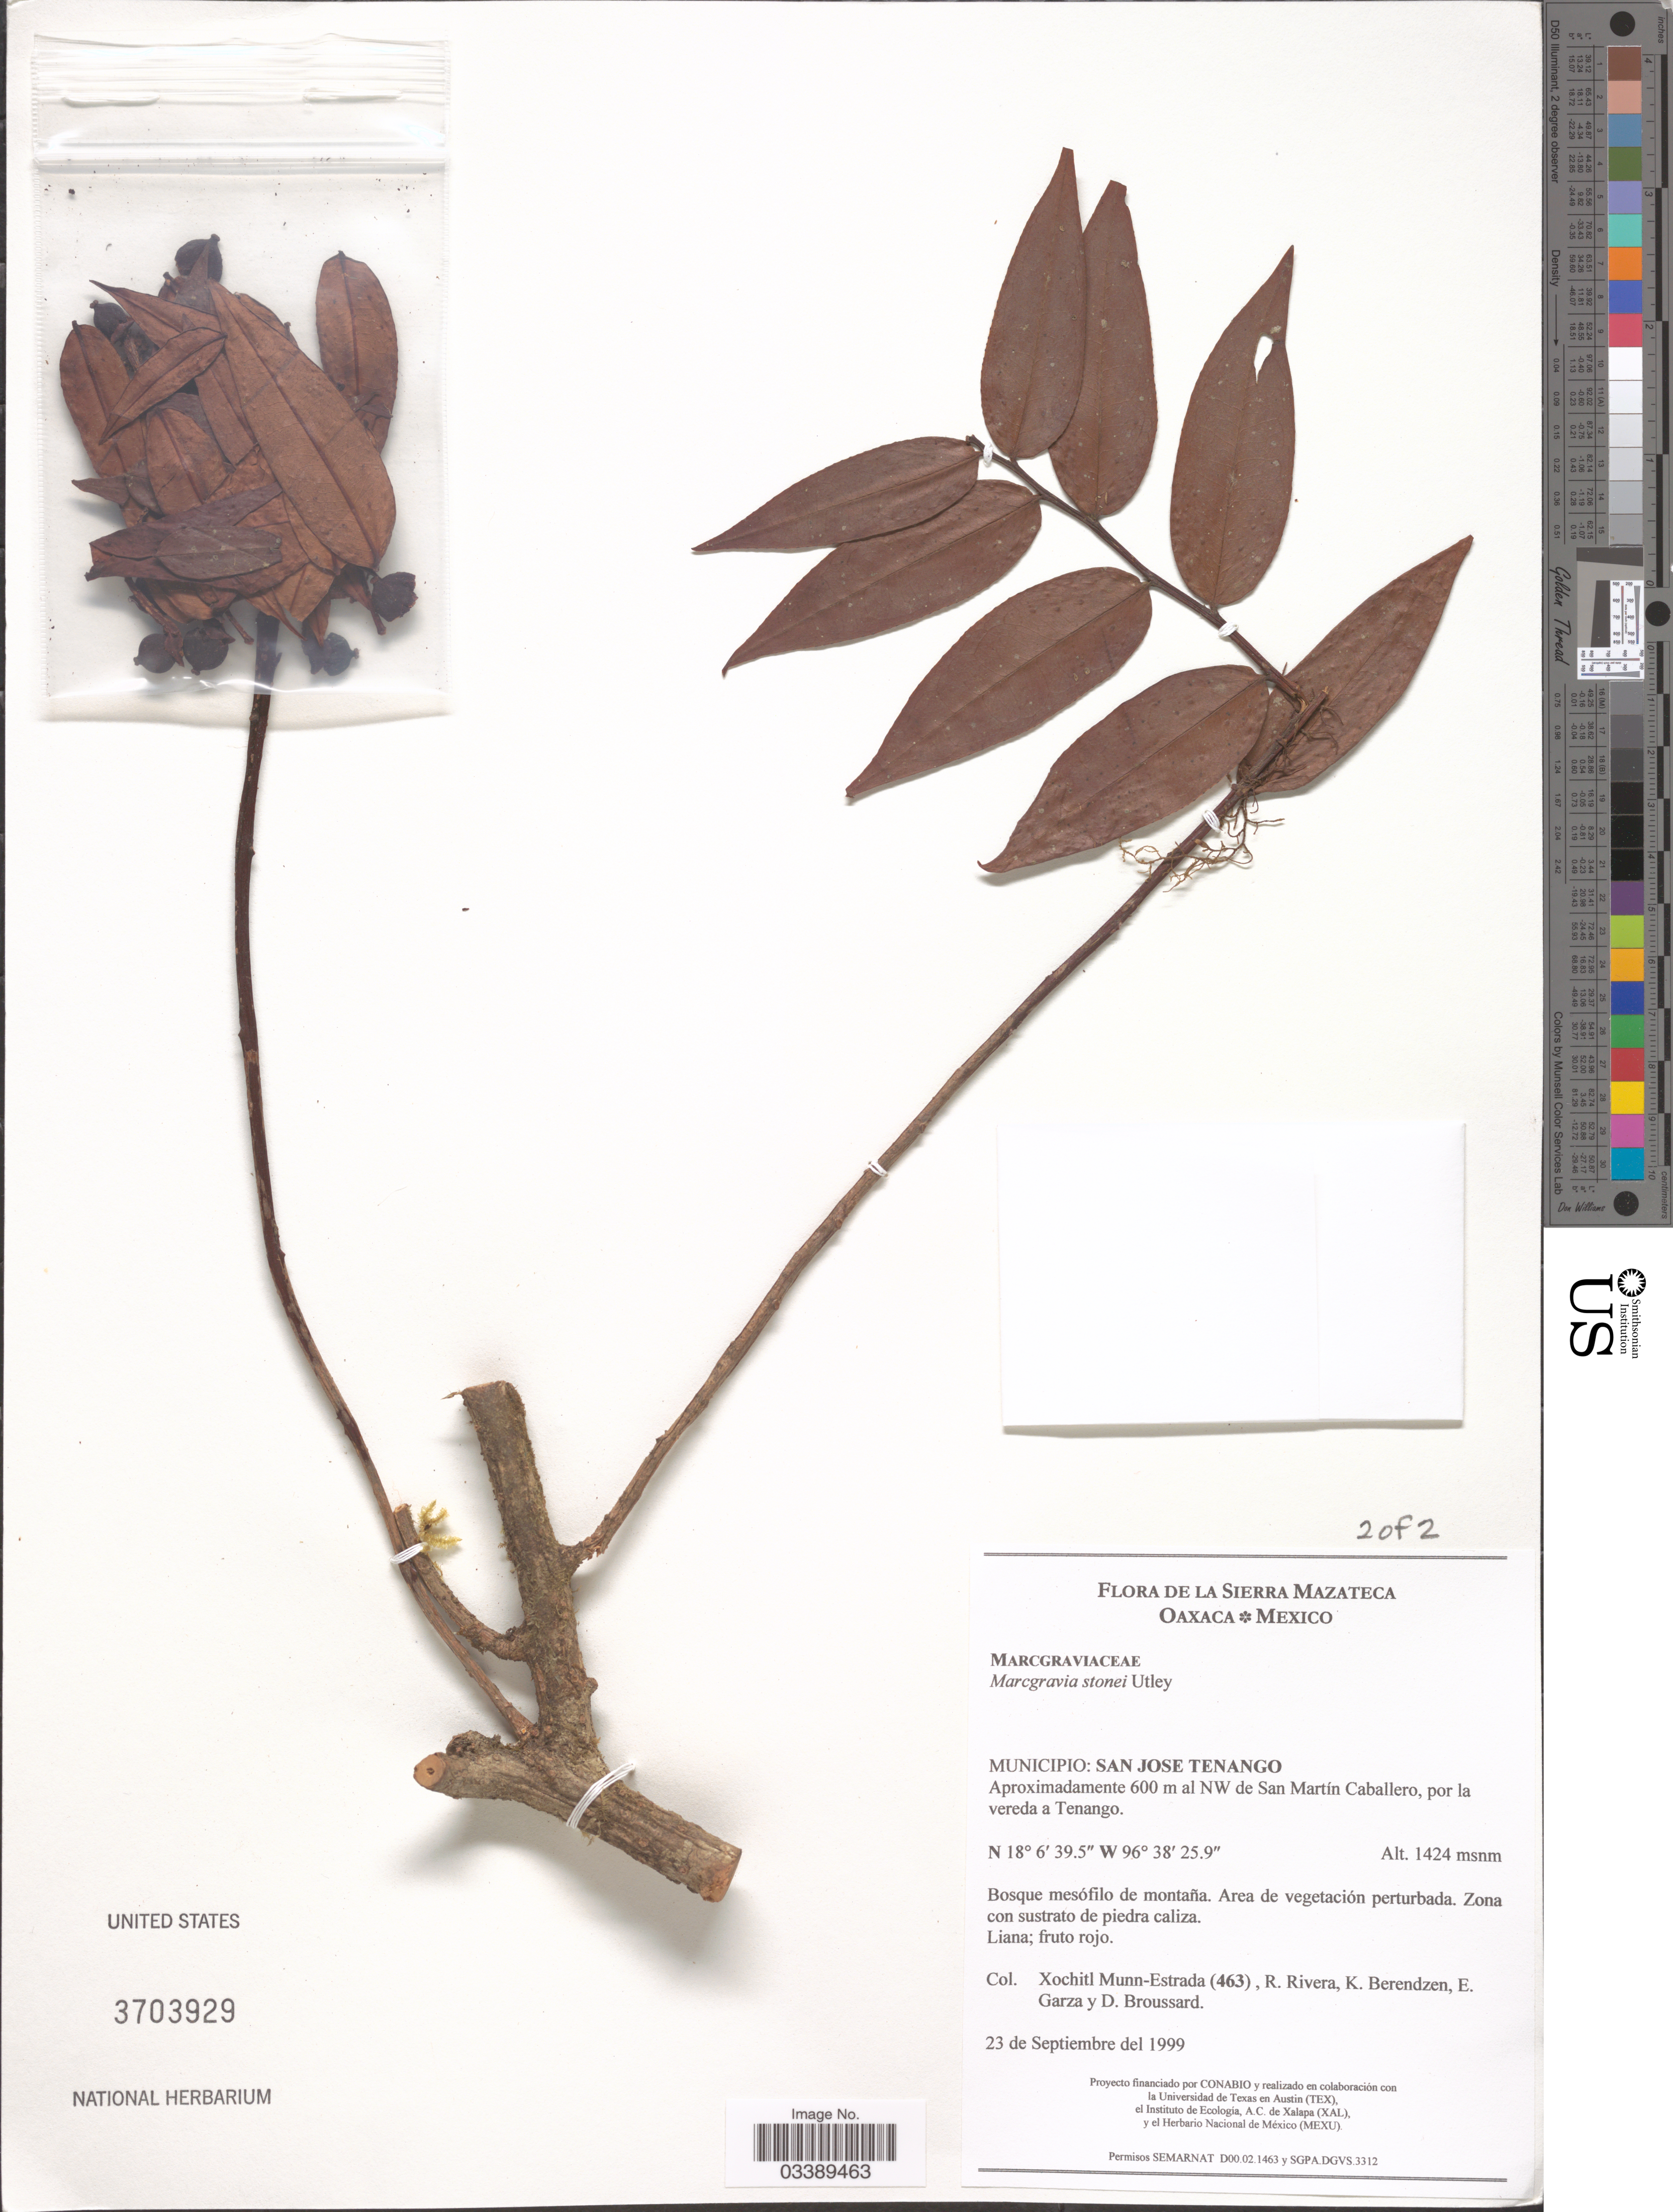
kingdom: Plantae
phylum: Tracheophyta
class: Magnoliopsida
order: Ericales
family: Marcgraviaceae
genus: Marcgravia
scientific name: Marcgravia stonei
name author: Utley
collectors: X. Munn-Estrada, R. Rivera, K. Berendzen, E. Garza & D. Broussard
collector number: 463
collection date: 1999-09-23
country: Mexico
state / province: Oaxaca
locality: La Sierra Mazateca. Municipio: San Jose Tenango. Aproximadamente 600 m al NW de San Martín Caballero, por la vereda a Tenango.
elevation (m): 1424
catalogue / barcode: US 3703929